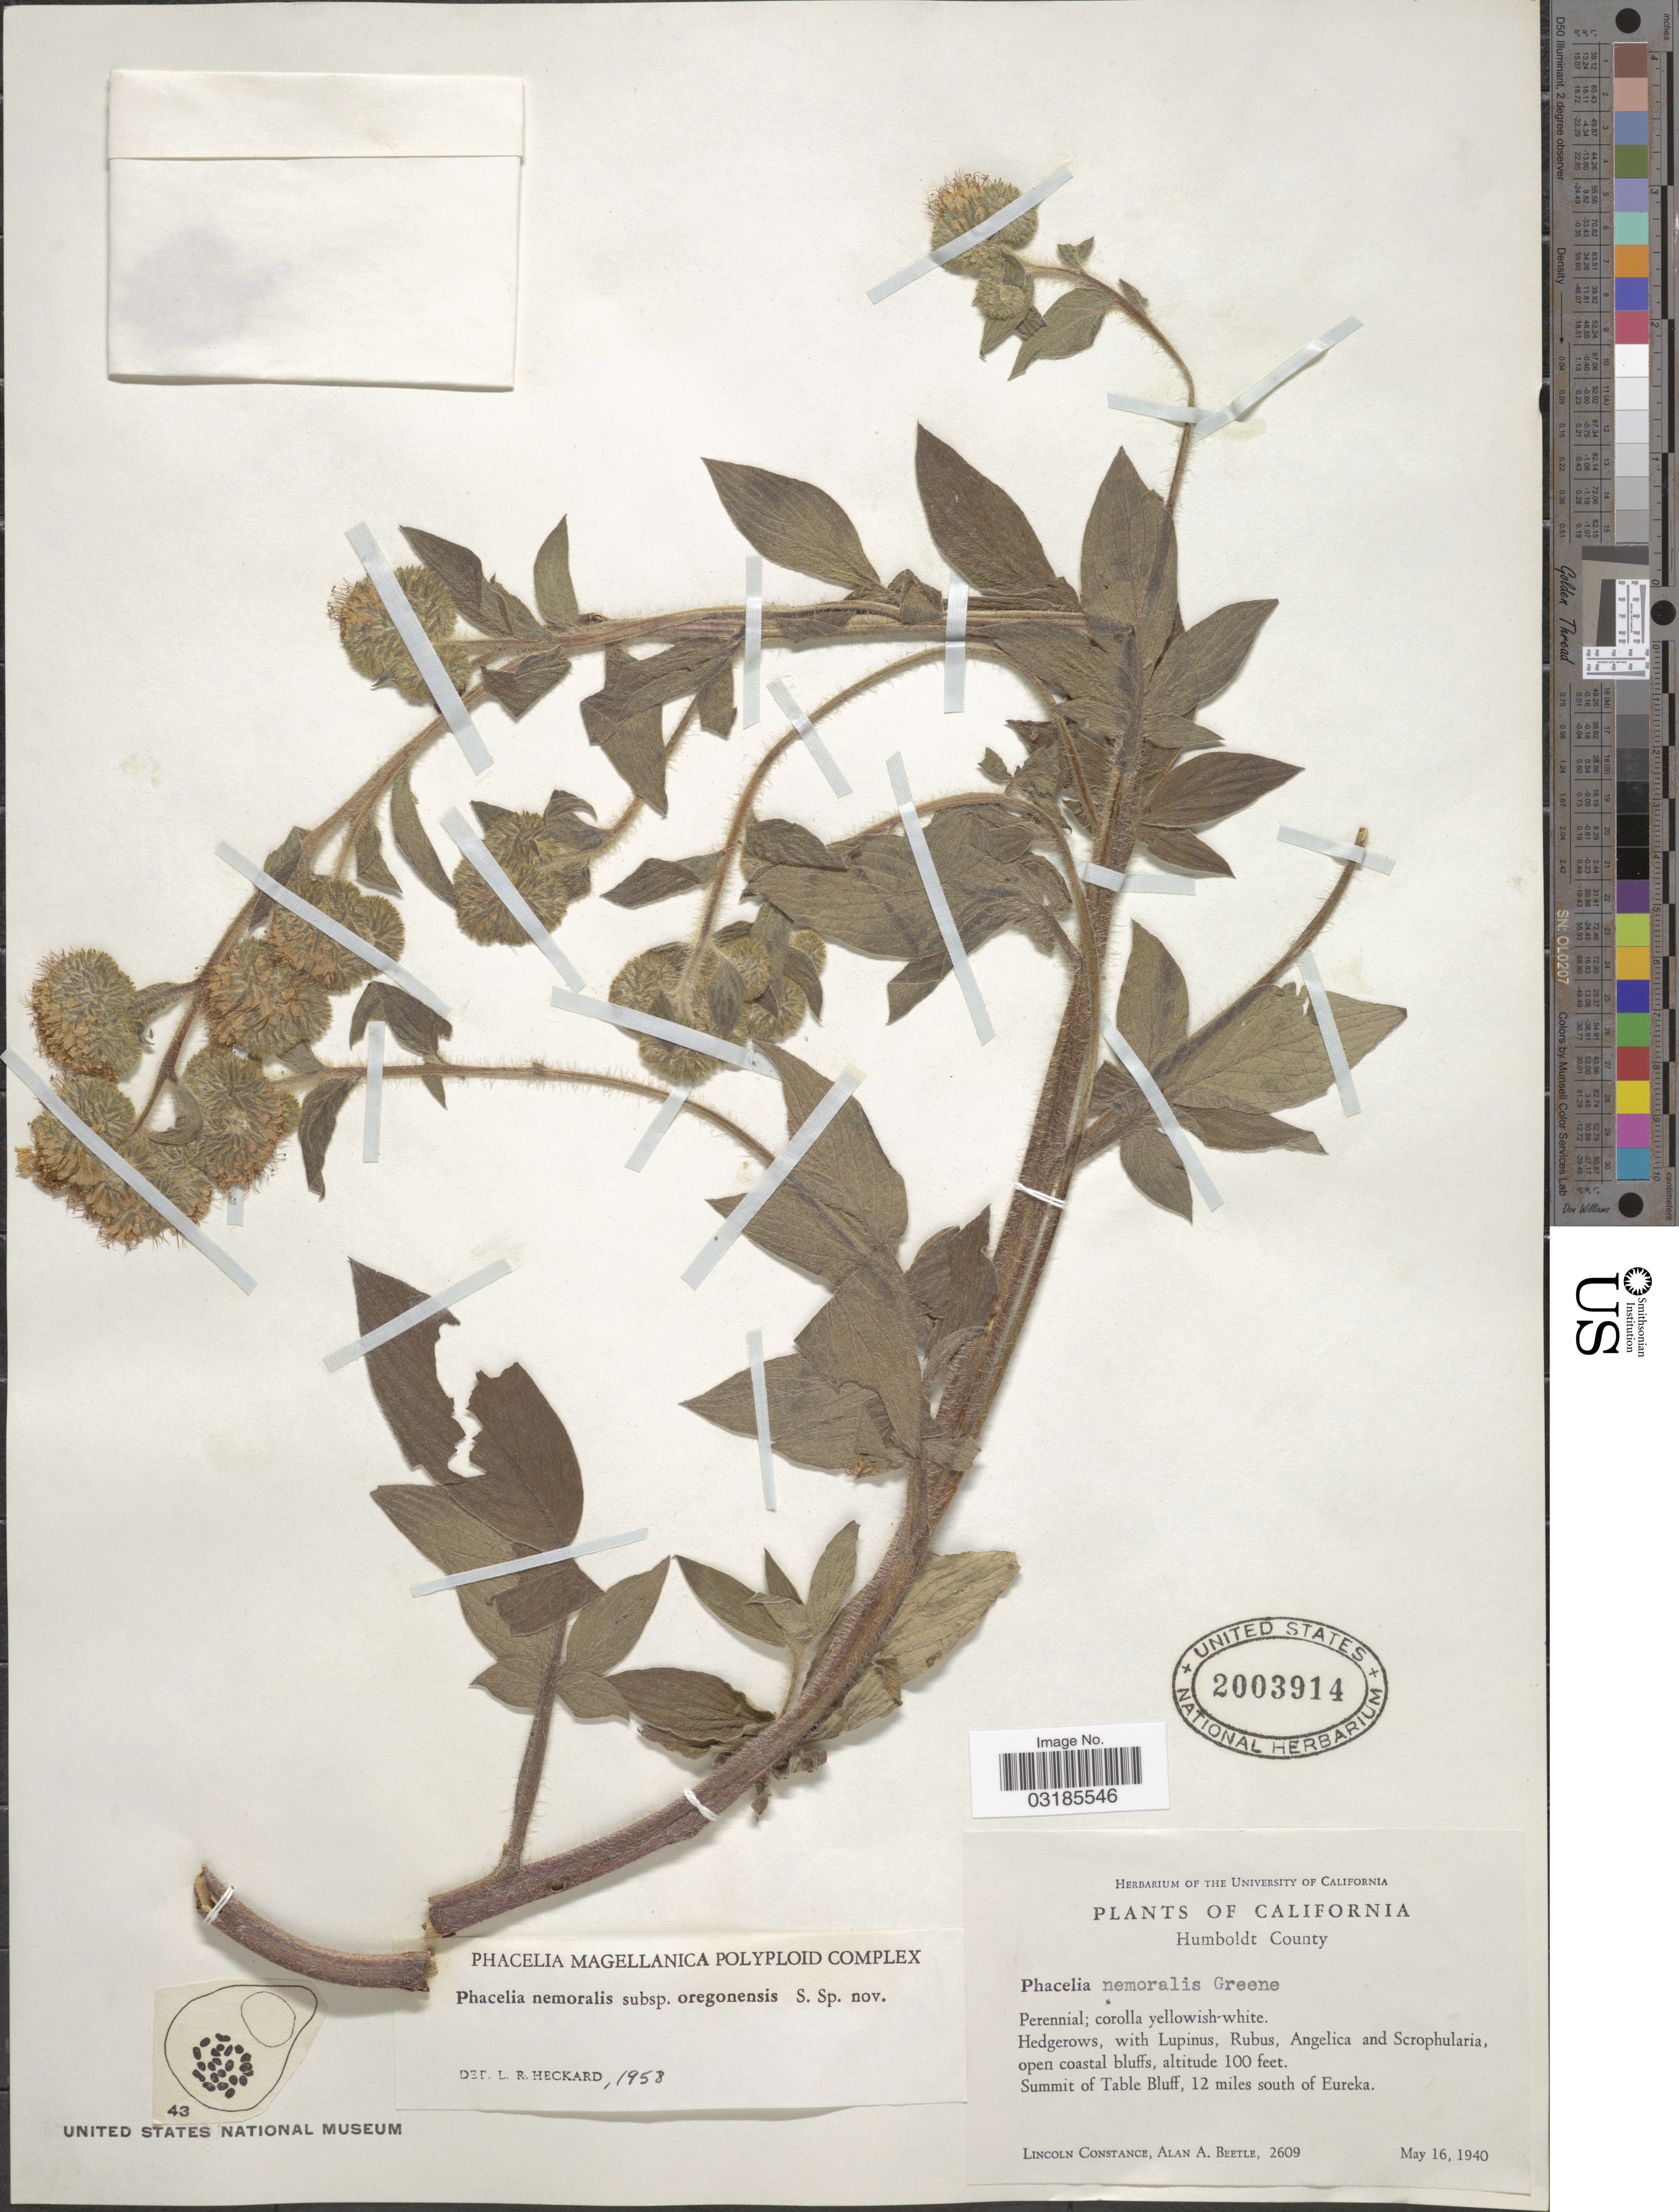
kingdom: Plantae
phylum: Tracheophyta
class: Magnoliopsida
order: Boraginales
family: Hydrophyllaceae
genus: Phacelia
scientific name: Phacelia nemoralis subsp. oregonensis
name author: Heckard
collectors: L. Constance & A. A. Beetle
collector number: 2609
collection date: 1940-05-16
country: United States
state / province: California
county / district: Humboldt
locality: Humboldt County, Summit of Table Bluff, 12 miles south of Eureka.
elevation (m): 30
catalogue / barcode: US 2003914